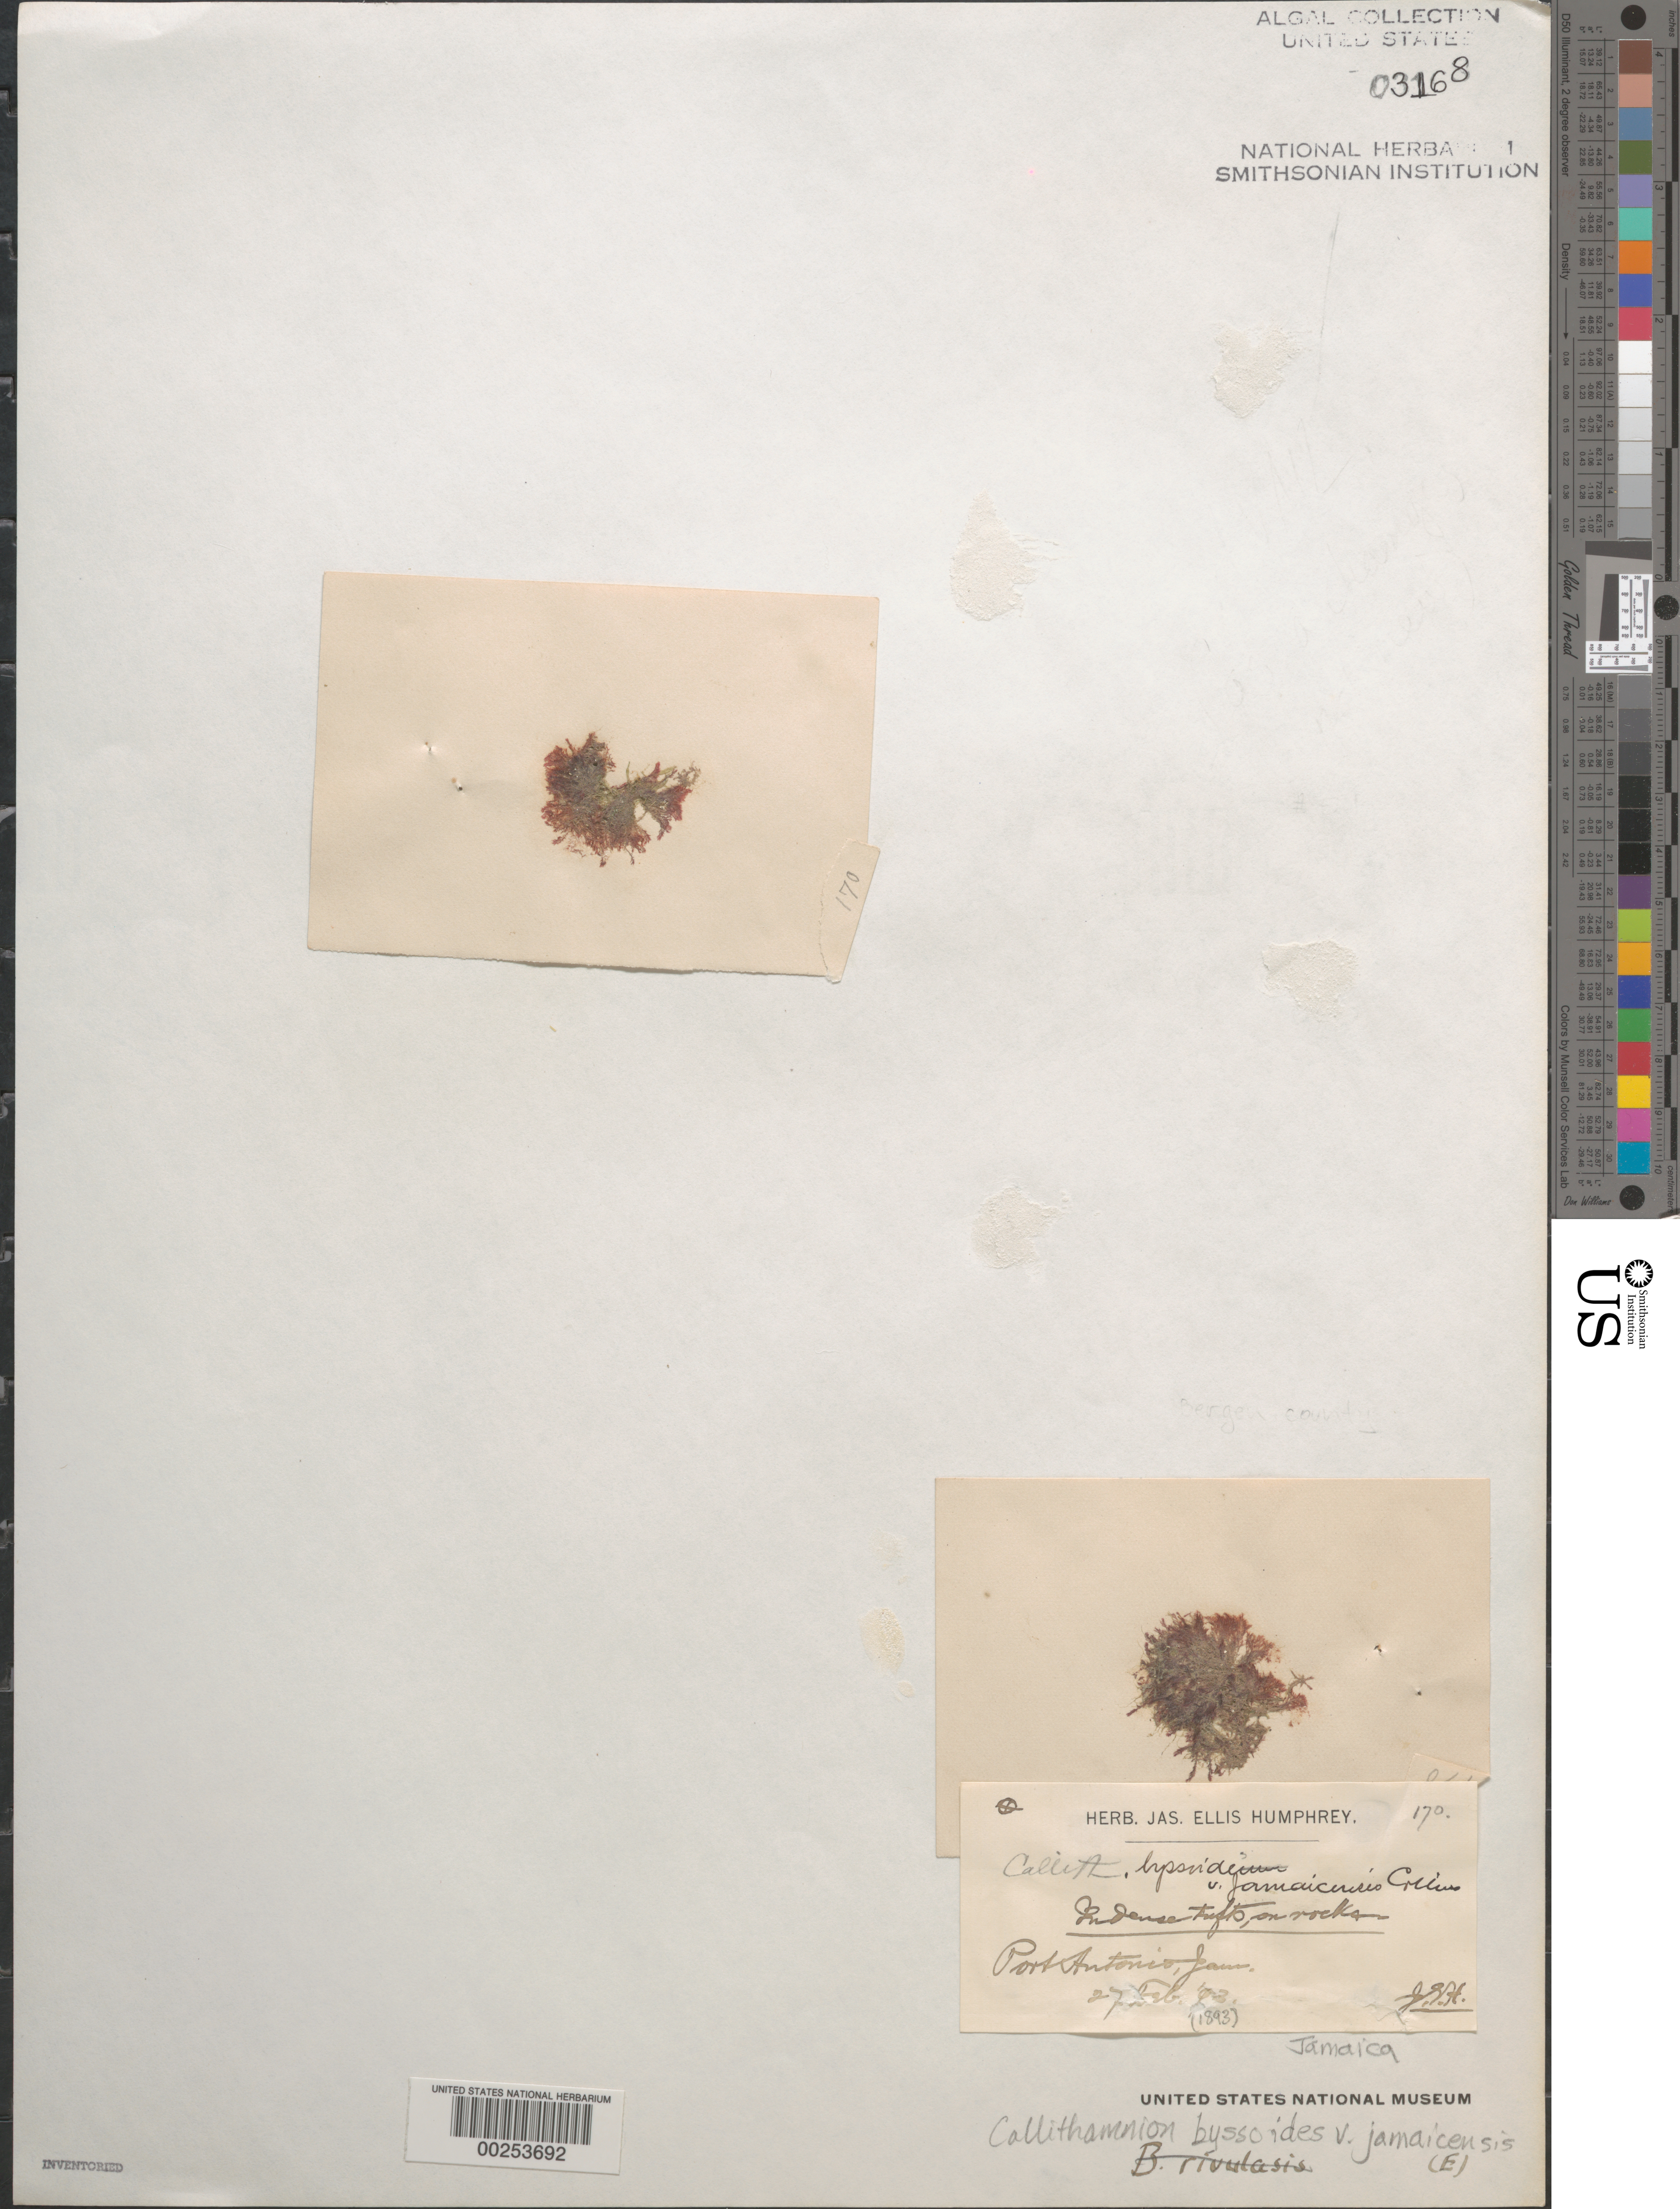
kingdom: Plantae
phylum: Rhodophyta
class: Florideophyceae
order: Ceramiales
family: Callithamniaceae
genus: Aglaothamnion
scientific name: Aglaothamnion tenuissimum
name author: (Bonnem.) Feldm.-Maz.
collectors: J. Humphrey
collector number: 170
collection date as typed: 27 Feb 1893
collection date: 1893-02-27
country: Jamaica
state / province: Portland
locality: Port antonio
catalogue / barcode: US 3168